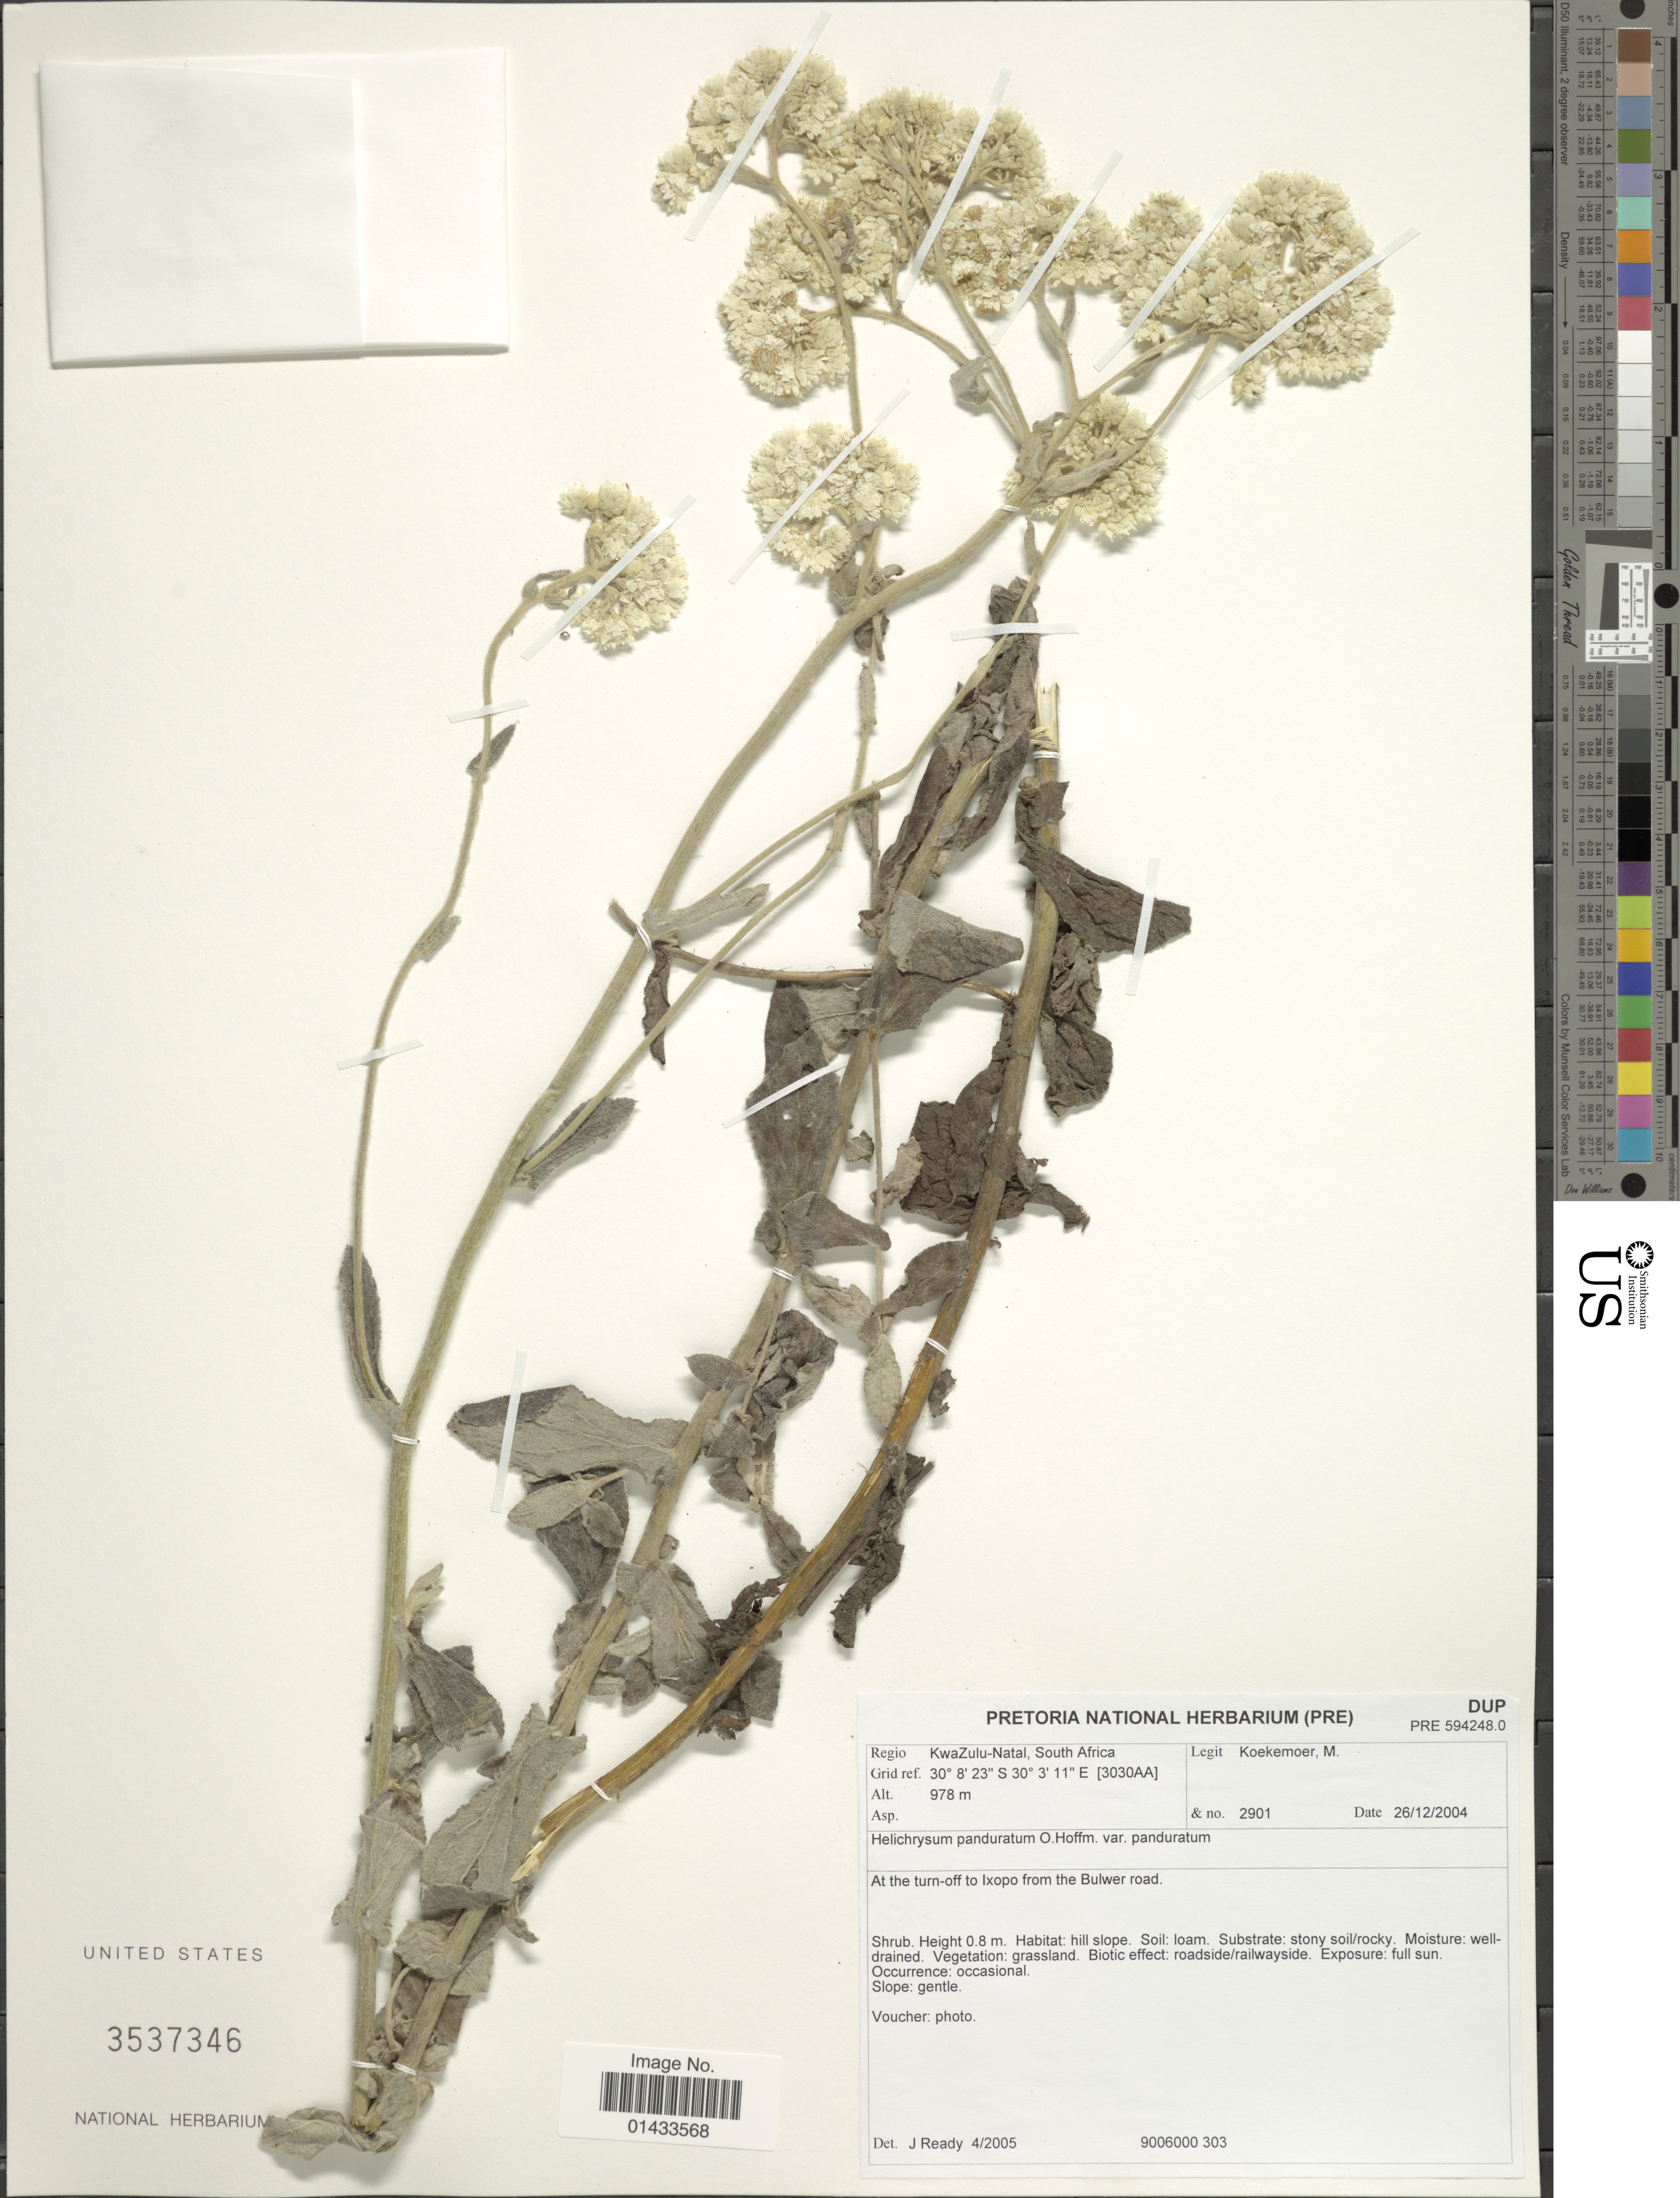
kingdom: Plantae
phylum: Tracheophyta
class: Magnoliopsida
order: Asterales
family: Asteraceae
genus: Helichrysum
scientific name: Helichrysum panduratum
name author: O. Hoffm.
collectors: M. Koekemoer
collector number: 2901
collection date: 2004-12-26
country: South Africa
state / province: KwaZulu-Natal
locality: Regio KwaZulu-Natal, Grid ref. [3030AA], At the turn-off to Ixopo from the Bulwer road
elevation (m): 978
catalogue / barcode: US 3537346